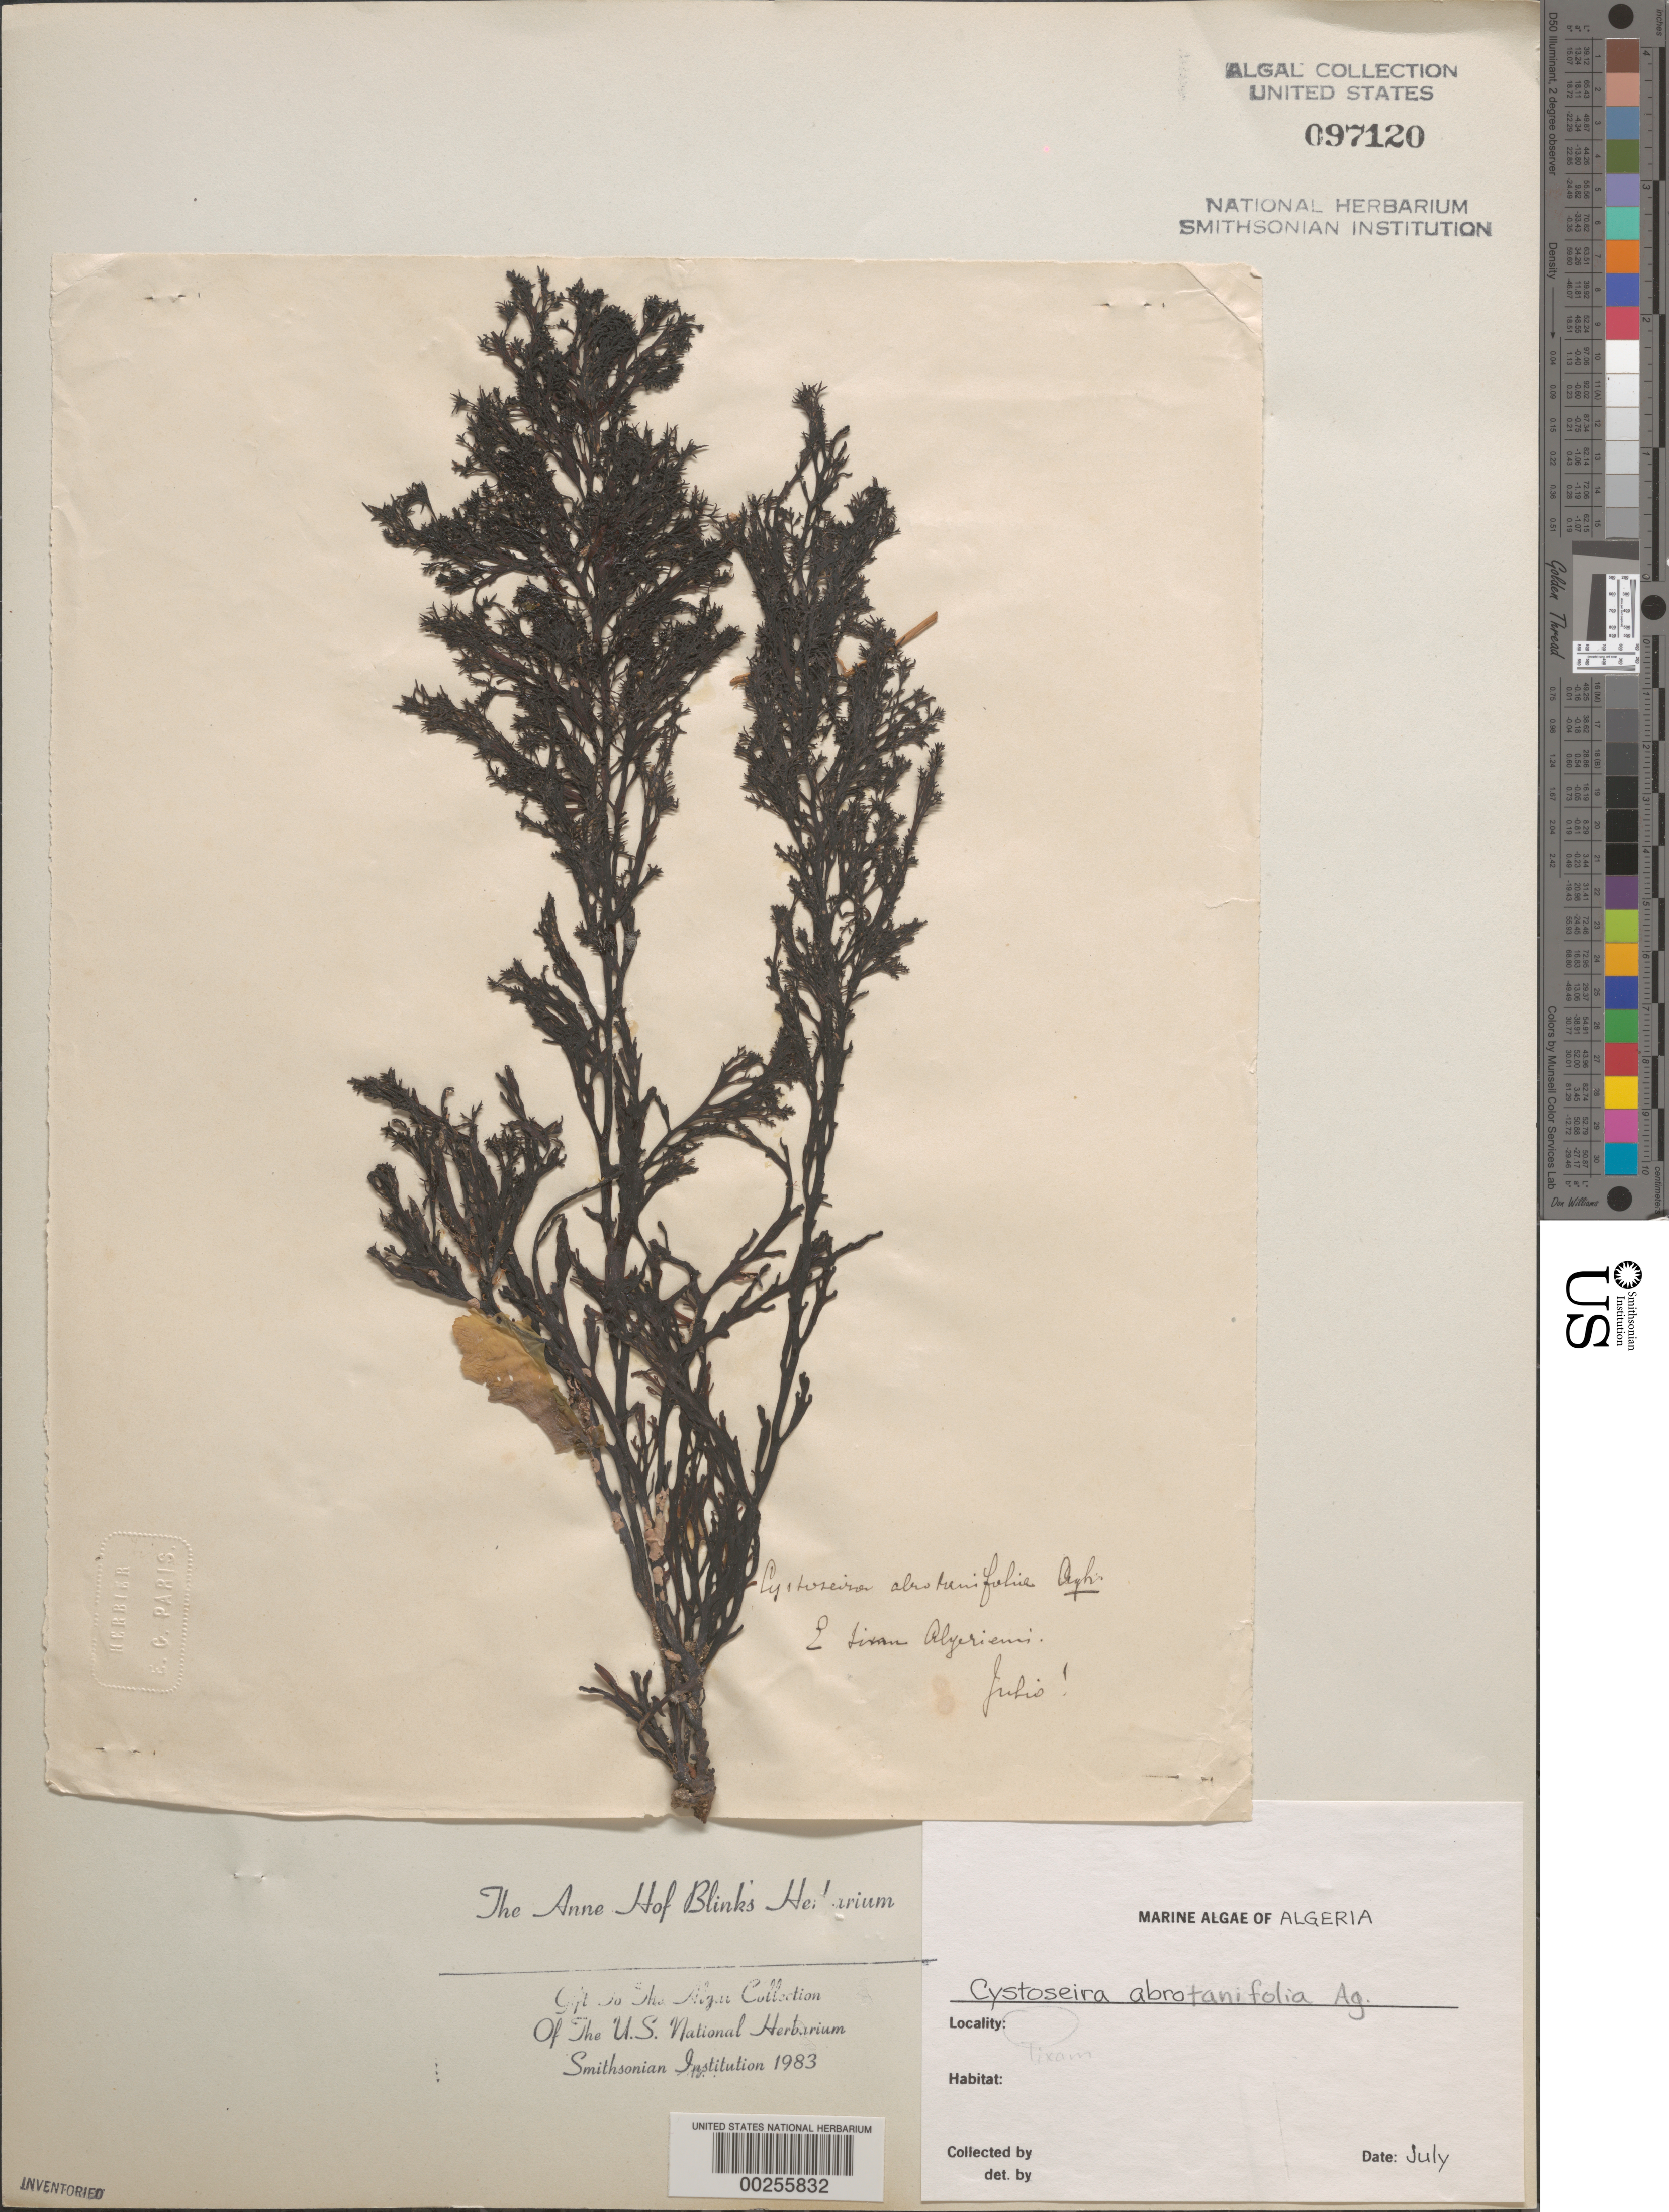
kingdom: Chromista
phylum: Ochrophyta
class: Phaeophyceae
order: Fucales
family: Sargassaceae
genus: Cystoseira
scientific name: Cystoseira foeniculacea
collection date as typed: Jul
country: Algeria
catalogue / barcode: US 97120